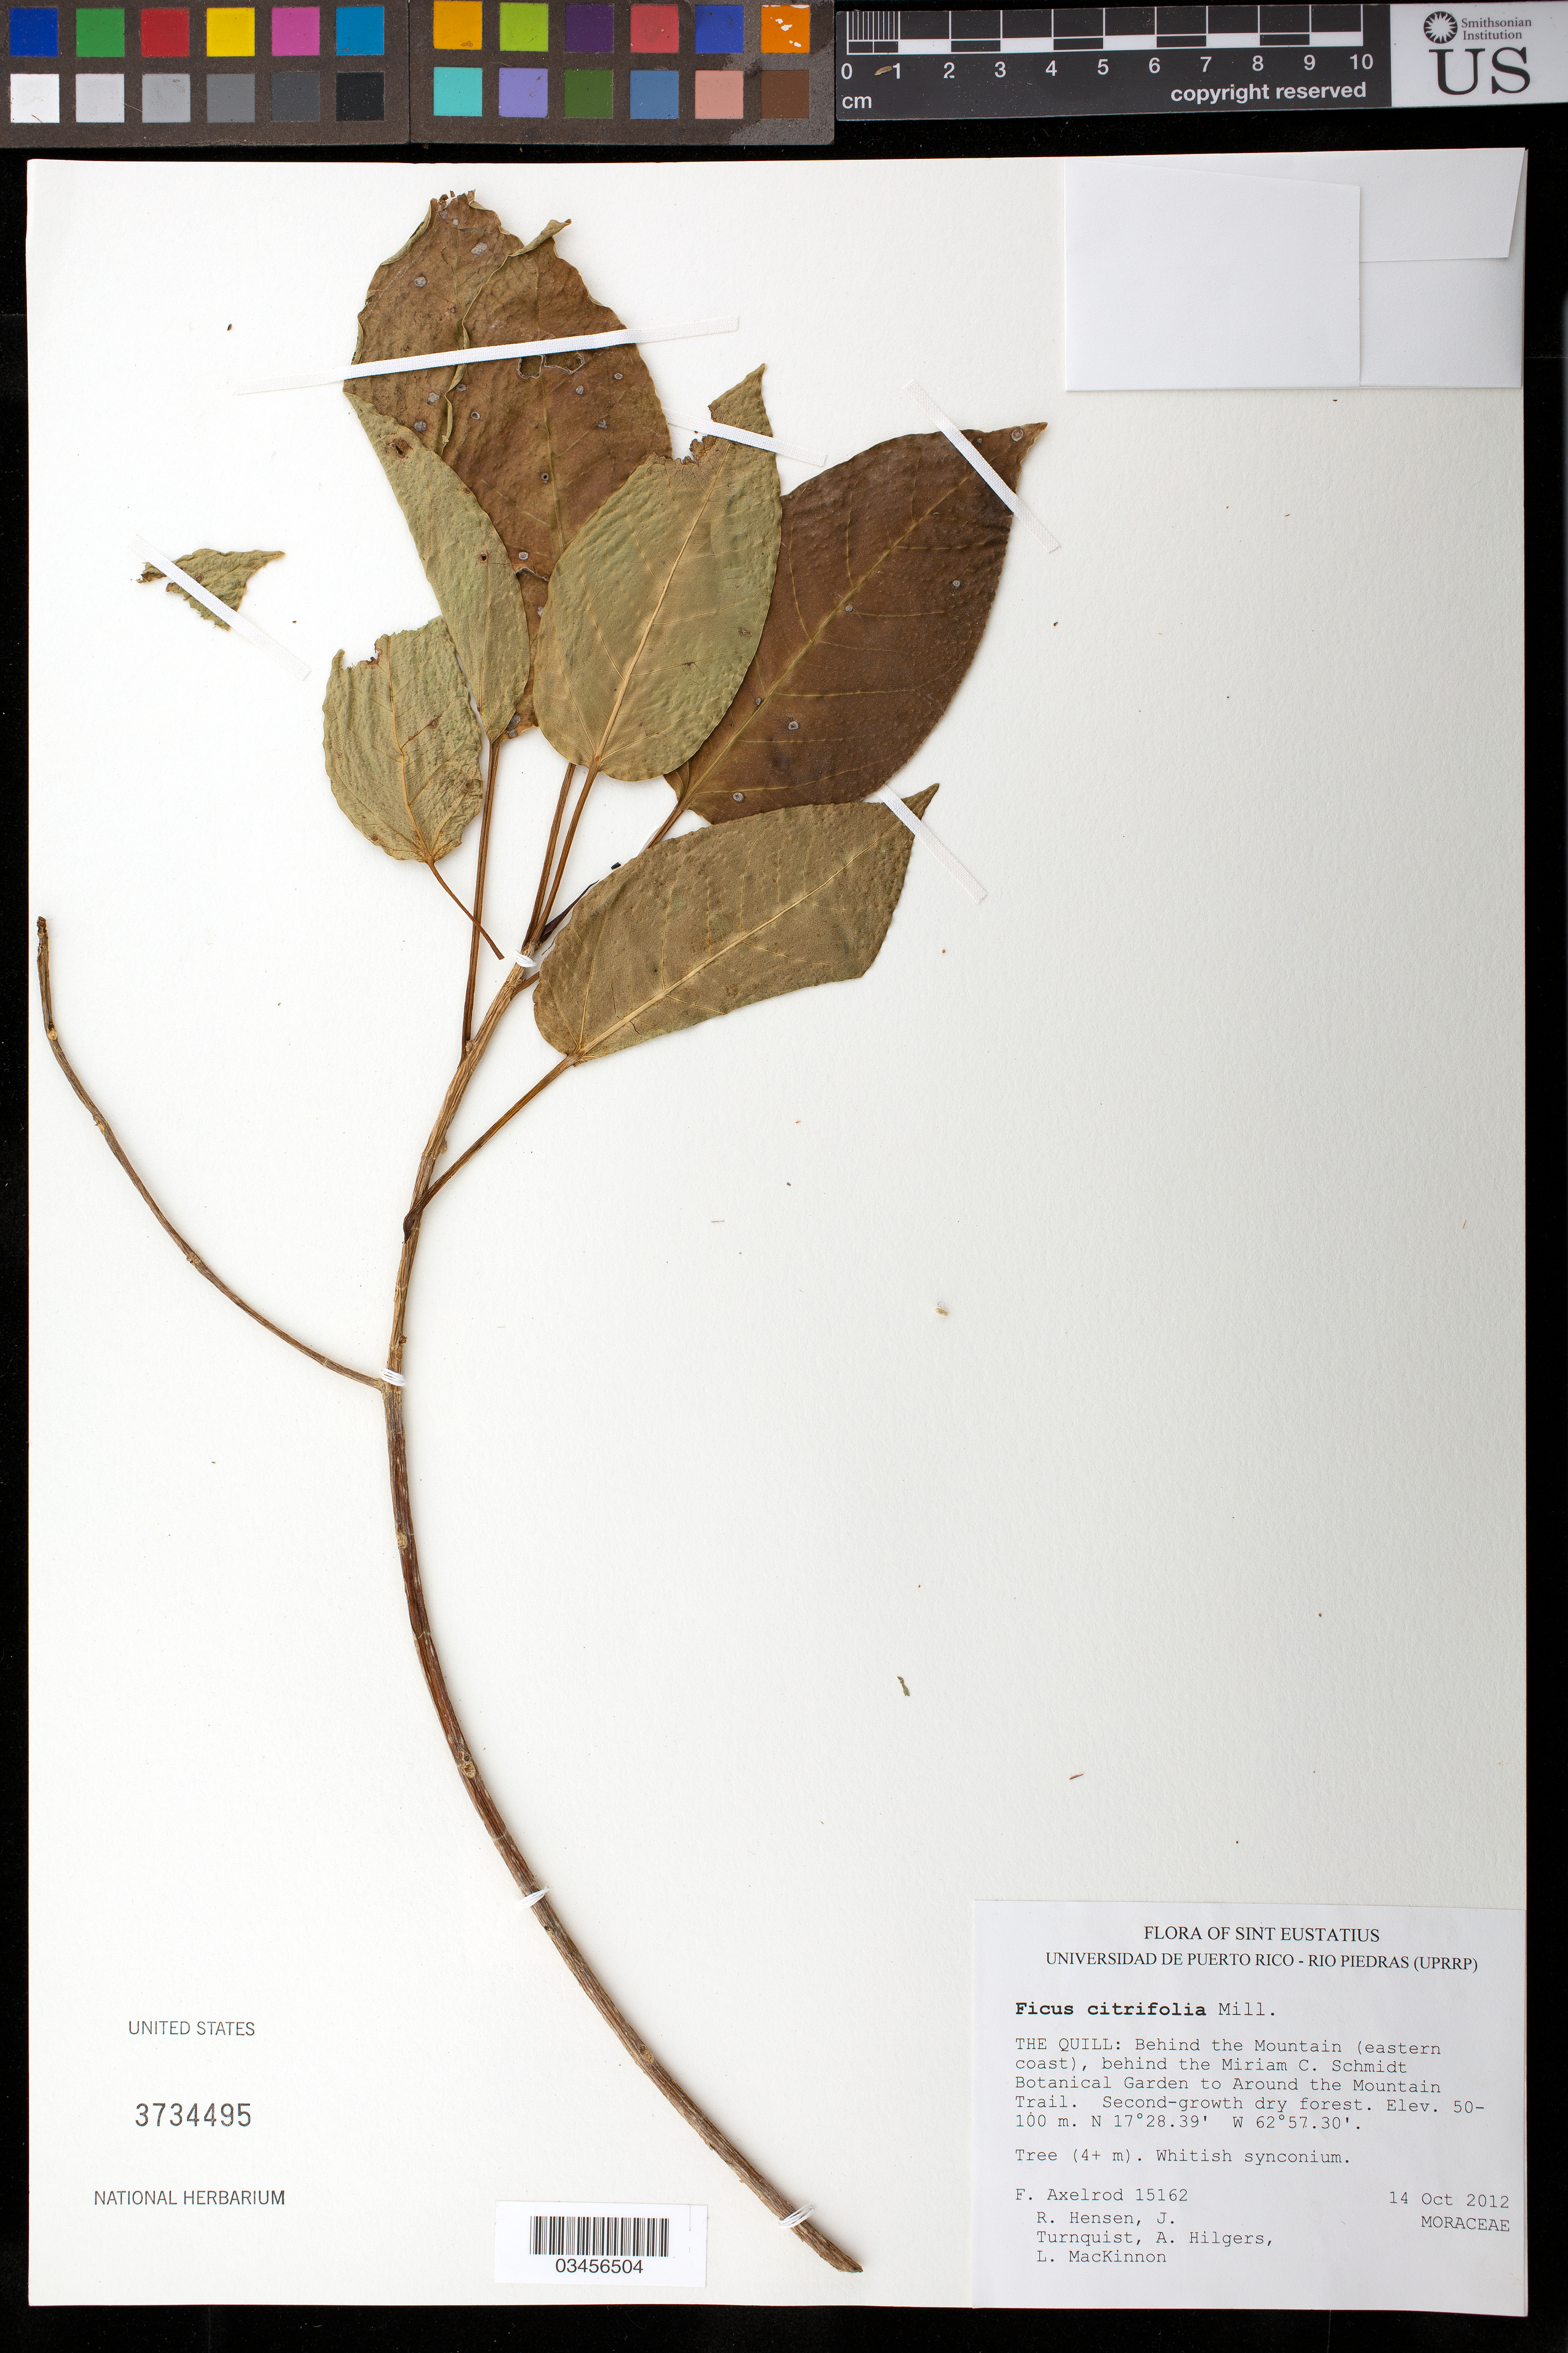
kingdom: Plantae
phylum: Tracheophyta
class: Magnoliopsida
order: Rosales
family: Moraceae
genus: Ficus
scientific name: Ficus citrifolia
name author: Mill.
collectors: F. S. Axelrod, R. Hensen, J. Turnquist, A. Hilgers & L. MacKinnon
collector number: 15162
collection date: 2012-10-14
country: Netherlands Antilles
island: Sint Eustatius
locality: The Quill: behind the Mountain (eastern coast), behind the Miriam C. Schmidt Botanical Garden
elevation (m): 50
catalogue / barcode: US 3734495